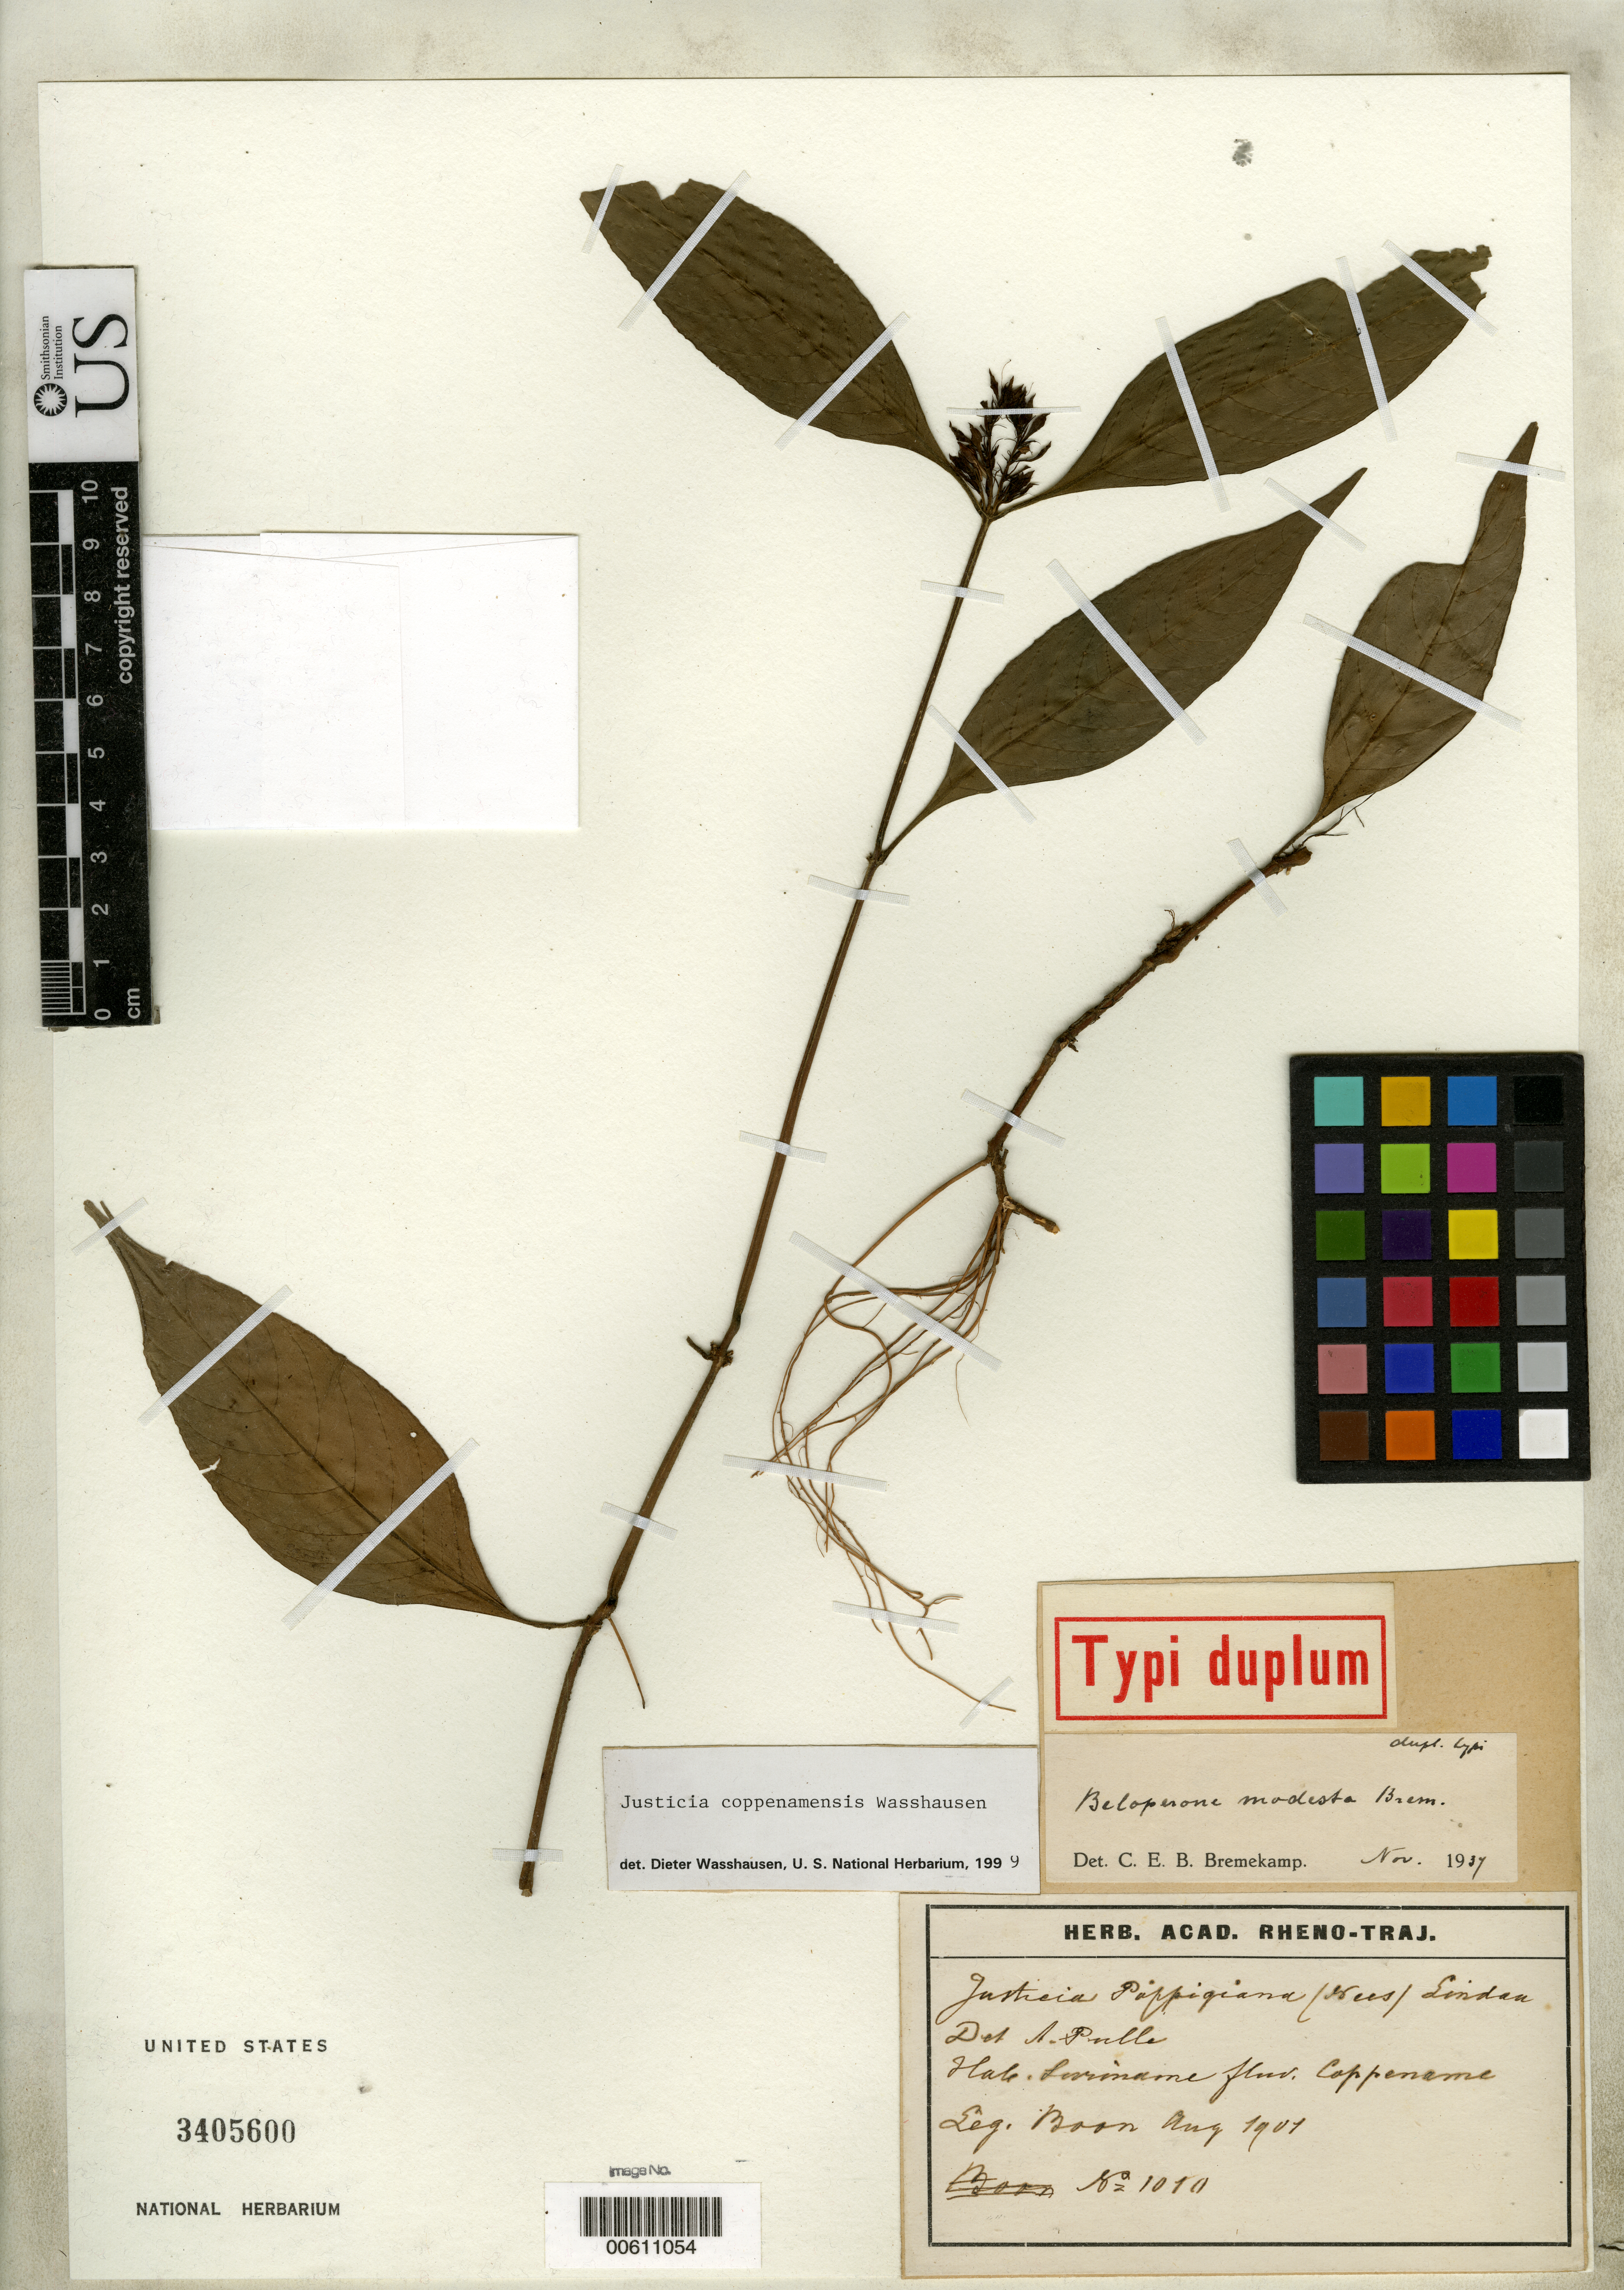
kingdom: Plantae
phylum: Tracheophyta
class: Magnoliopsida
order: Lamiales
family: Acanthaceae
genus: Beloperone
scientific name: Beloperone modesta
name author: Bremek.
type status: Isotype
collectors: E. Boon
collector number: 1010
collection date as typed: Aug 1901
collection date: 1901-08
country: Suriname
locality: Coppename River.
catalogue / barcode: US 3405600